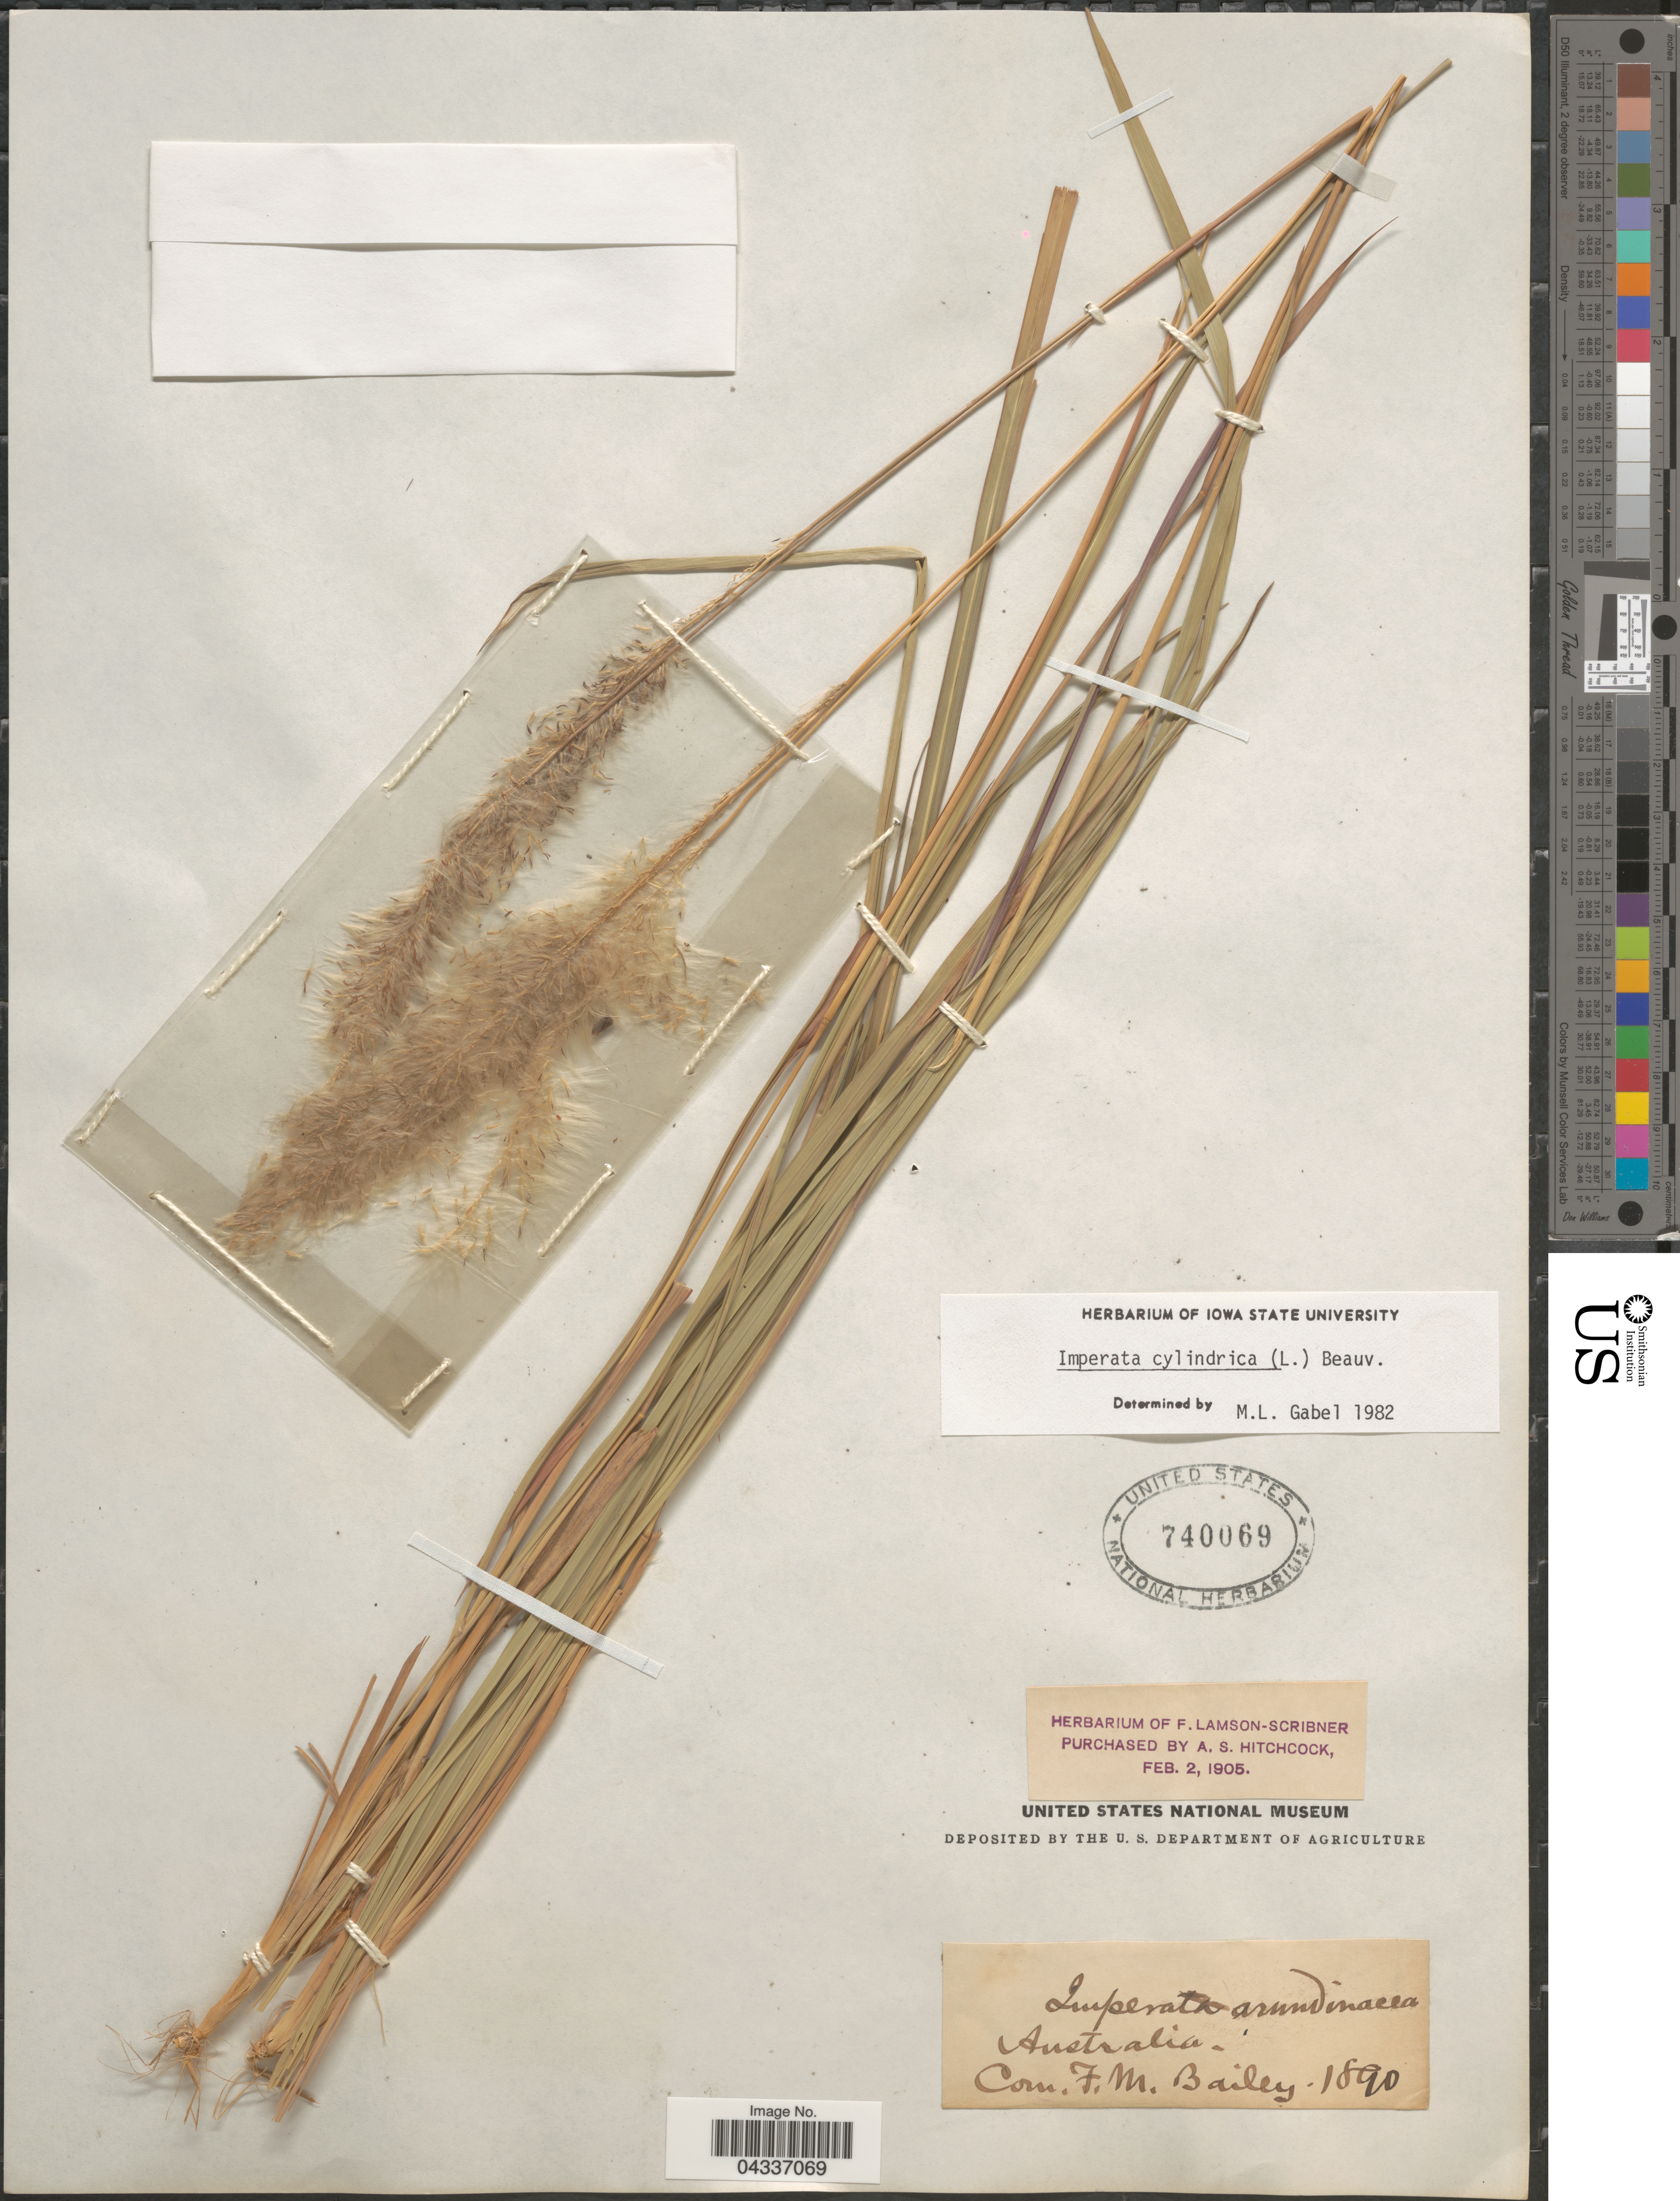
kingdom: Plantae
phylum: Tracheophyta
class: Liliopsida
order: Poales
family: Poaceae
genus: Imperata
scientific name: Imperata cylindrica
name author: (L.) P. Beauv.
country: Australia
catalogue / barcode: US 740069